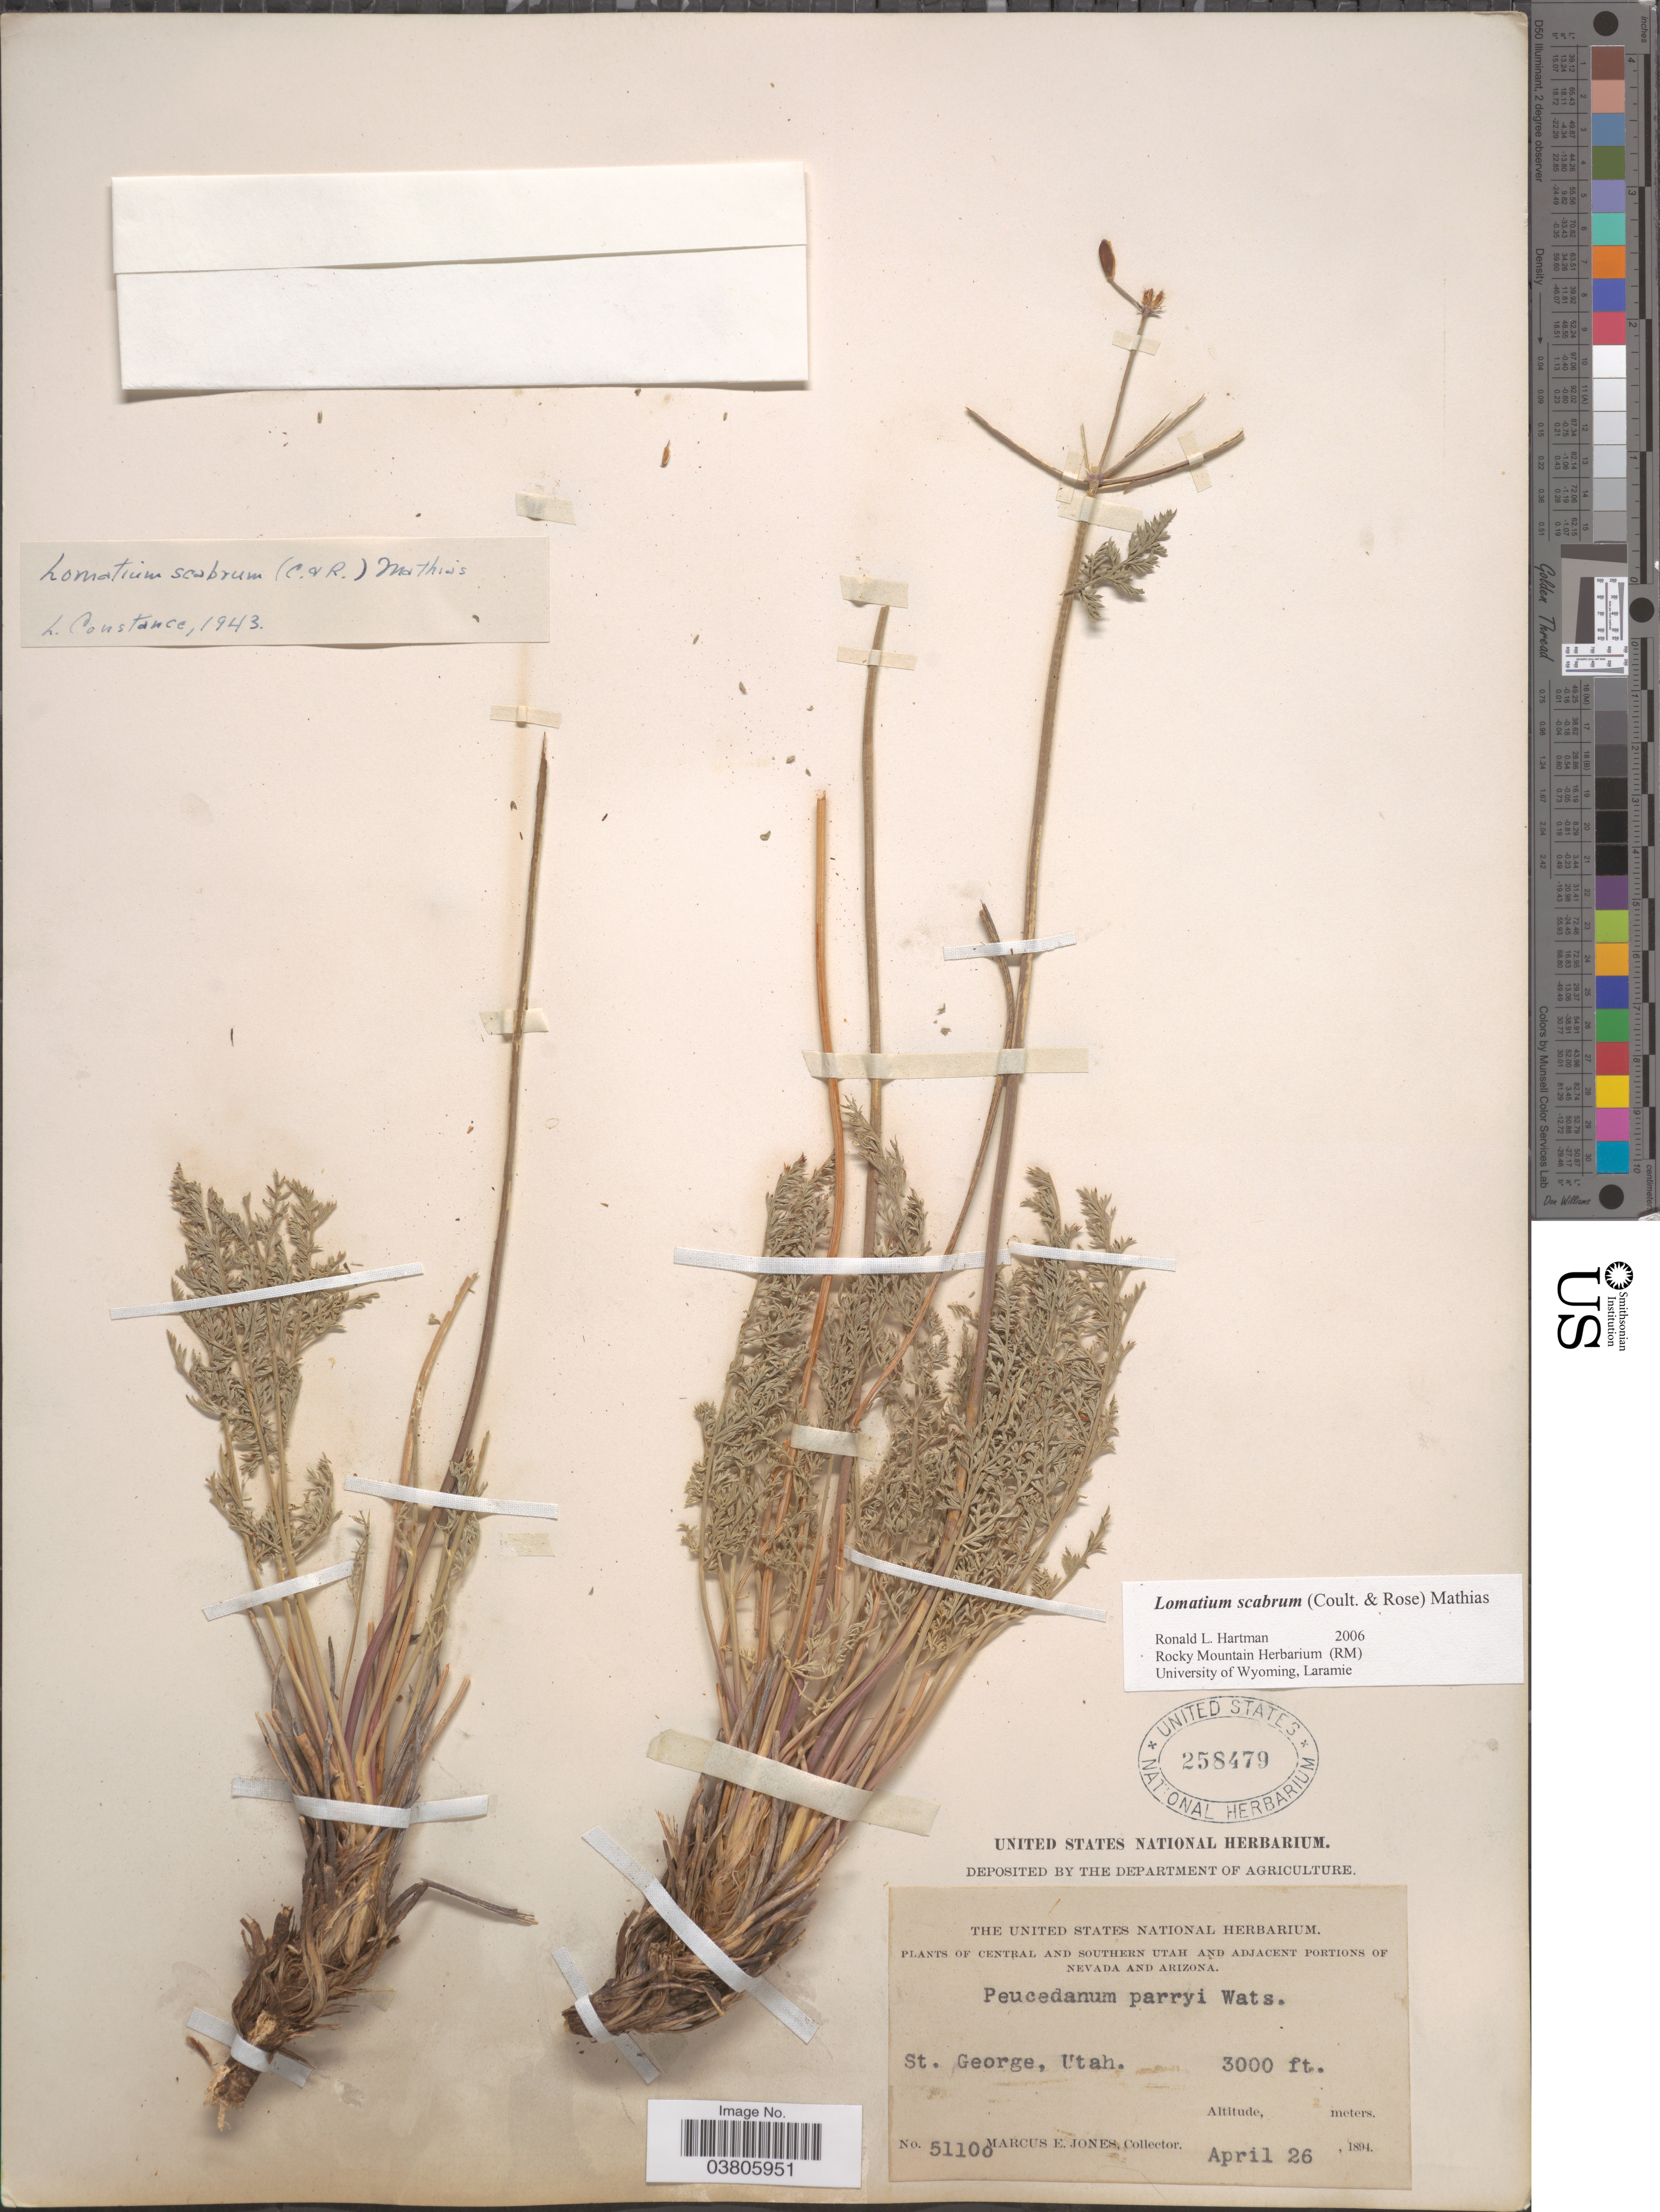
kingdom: Plantae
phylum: Tracheophyta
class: Magnoliopsida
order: Apiales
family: Apiaceae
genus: Lomatium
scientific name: Lomatium scabrum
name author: (J.M. Coult. & Rose) Mathias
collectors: M. E. Jones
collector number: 5110o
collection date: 1894-04-26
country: United States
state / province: Utah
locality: Central and Southern Utah. St. George.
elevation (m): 914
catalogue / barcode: US 258479